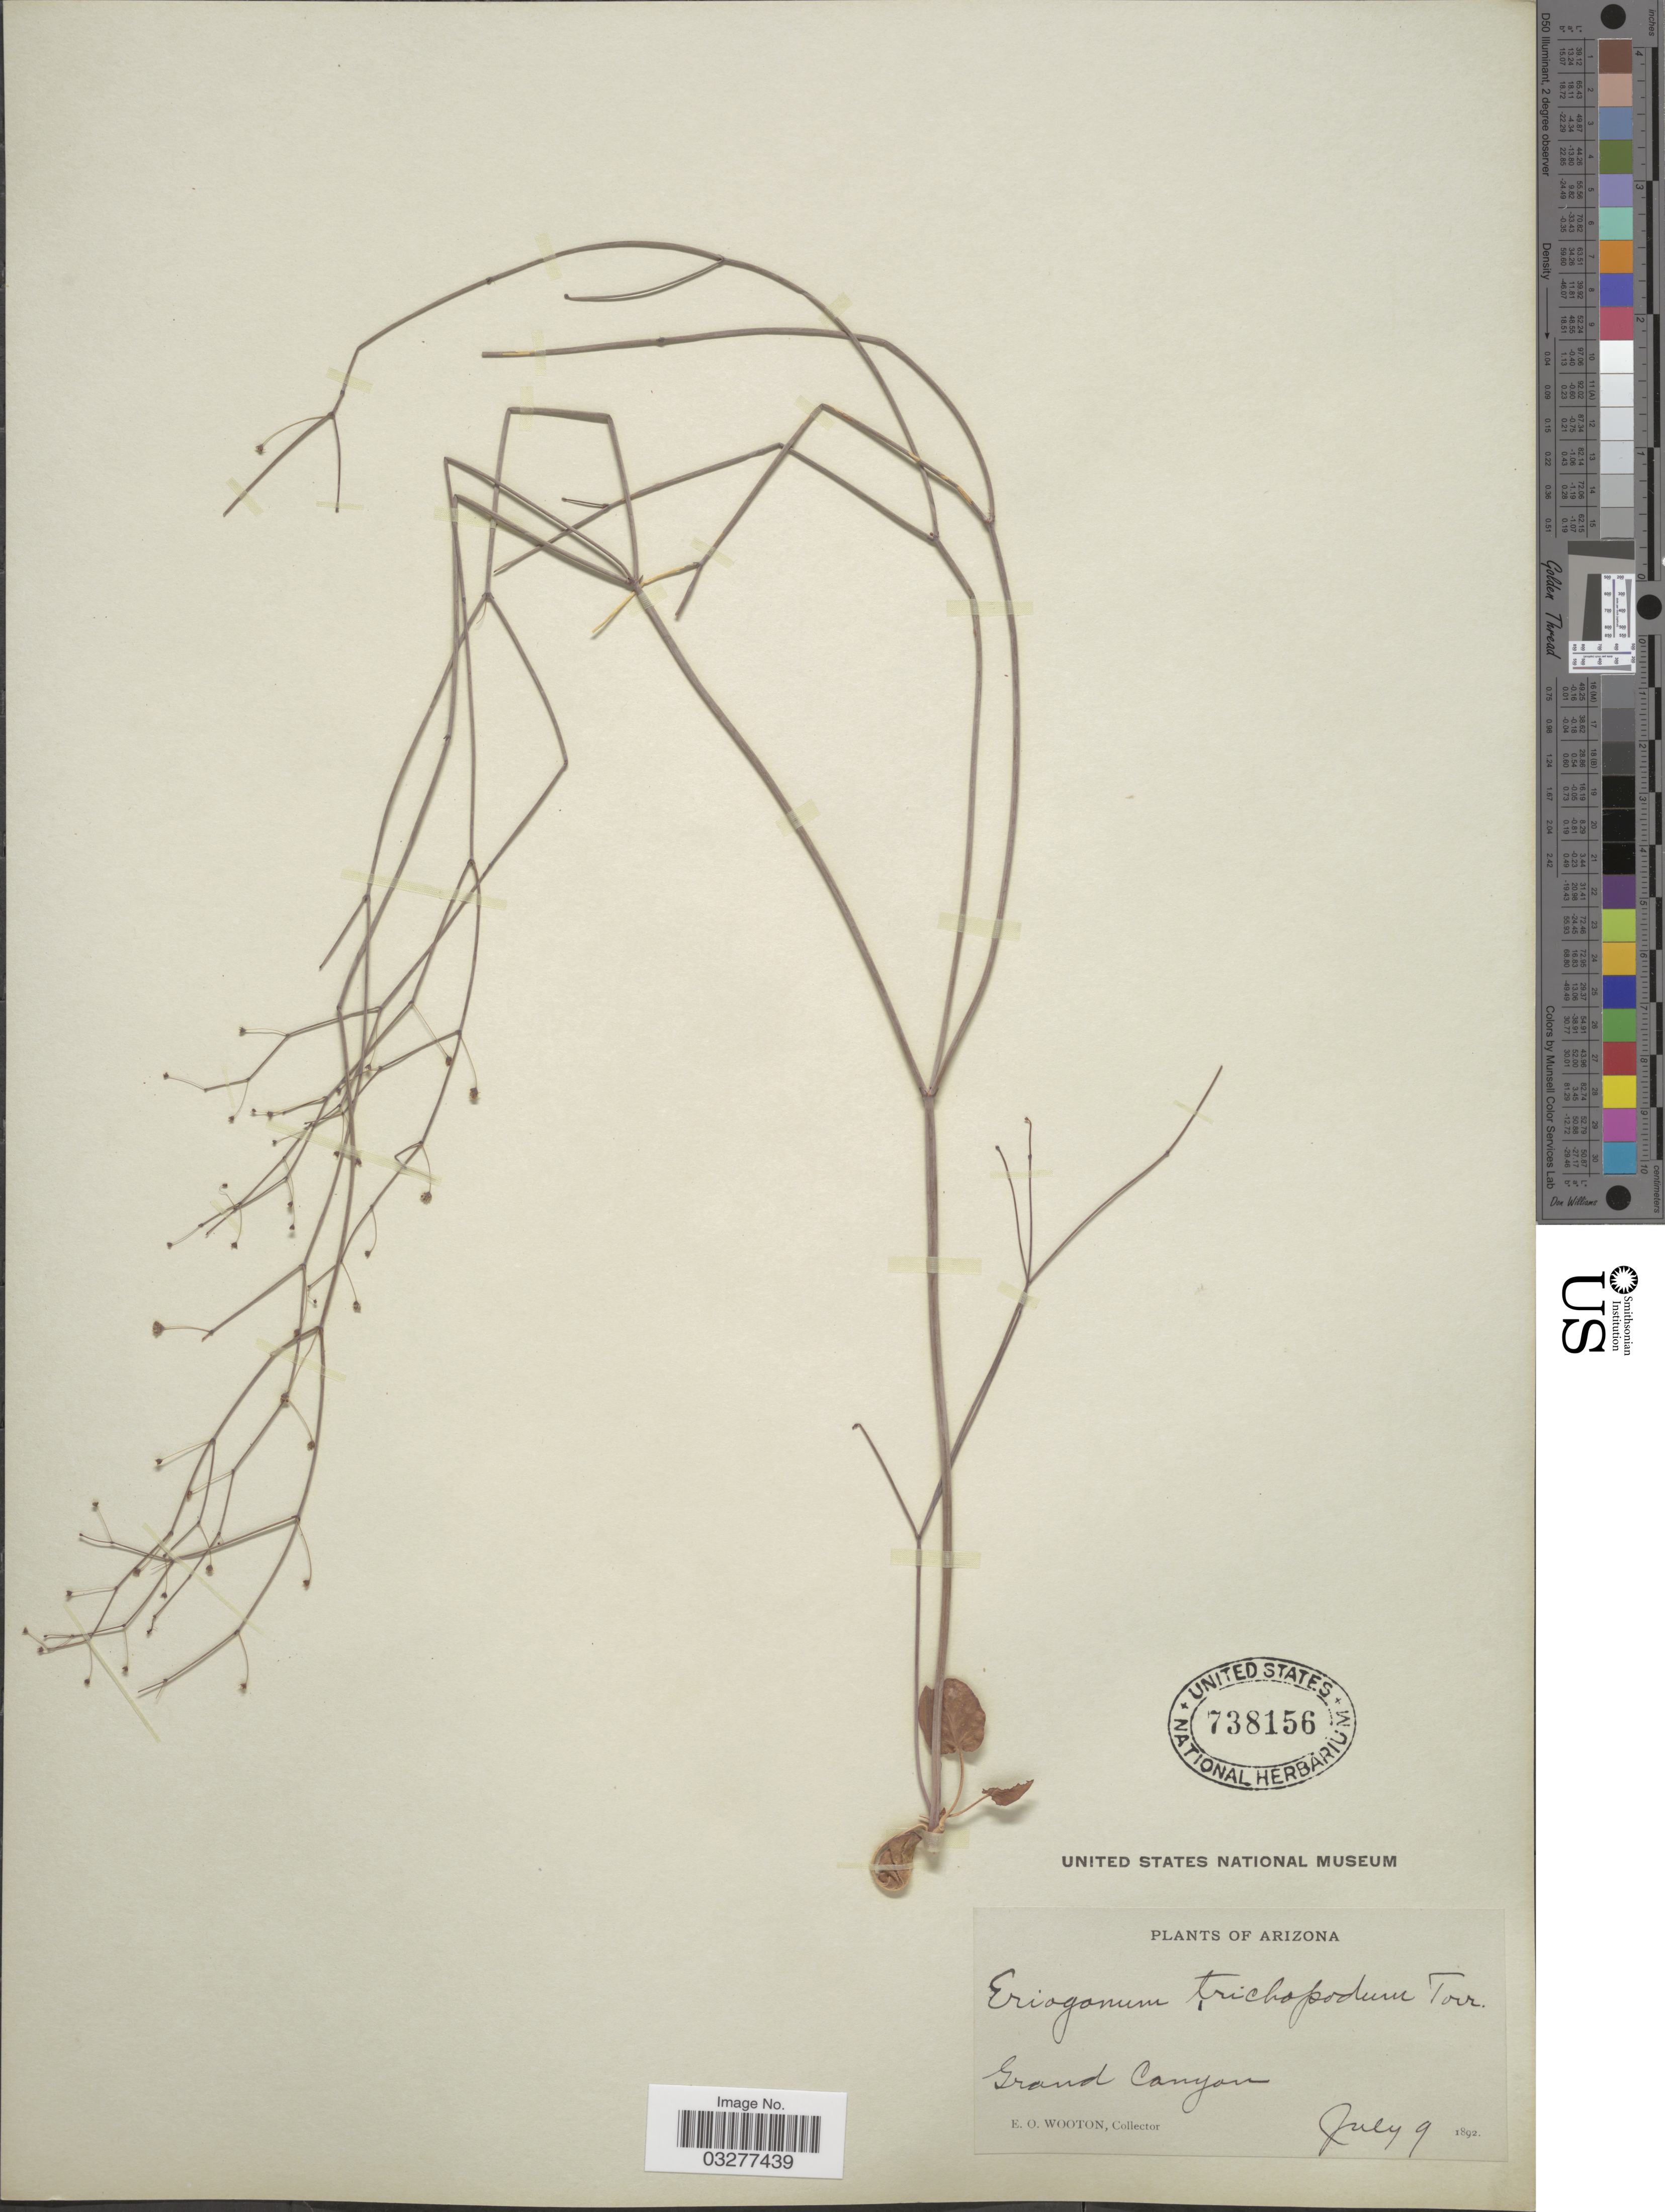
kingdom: Plantae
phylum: Tracheophyta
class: Magnoliopsida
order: Caryophyllales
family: Polygonaceae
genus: Eriogonum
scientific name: Eriogonum inflatum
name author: Torr. & Frém.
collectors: E. O. Wooton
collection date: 1892-07-09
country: United States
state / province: Arizona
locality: Grand Canyon.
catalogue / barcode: US 738156